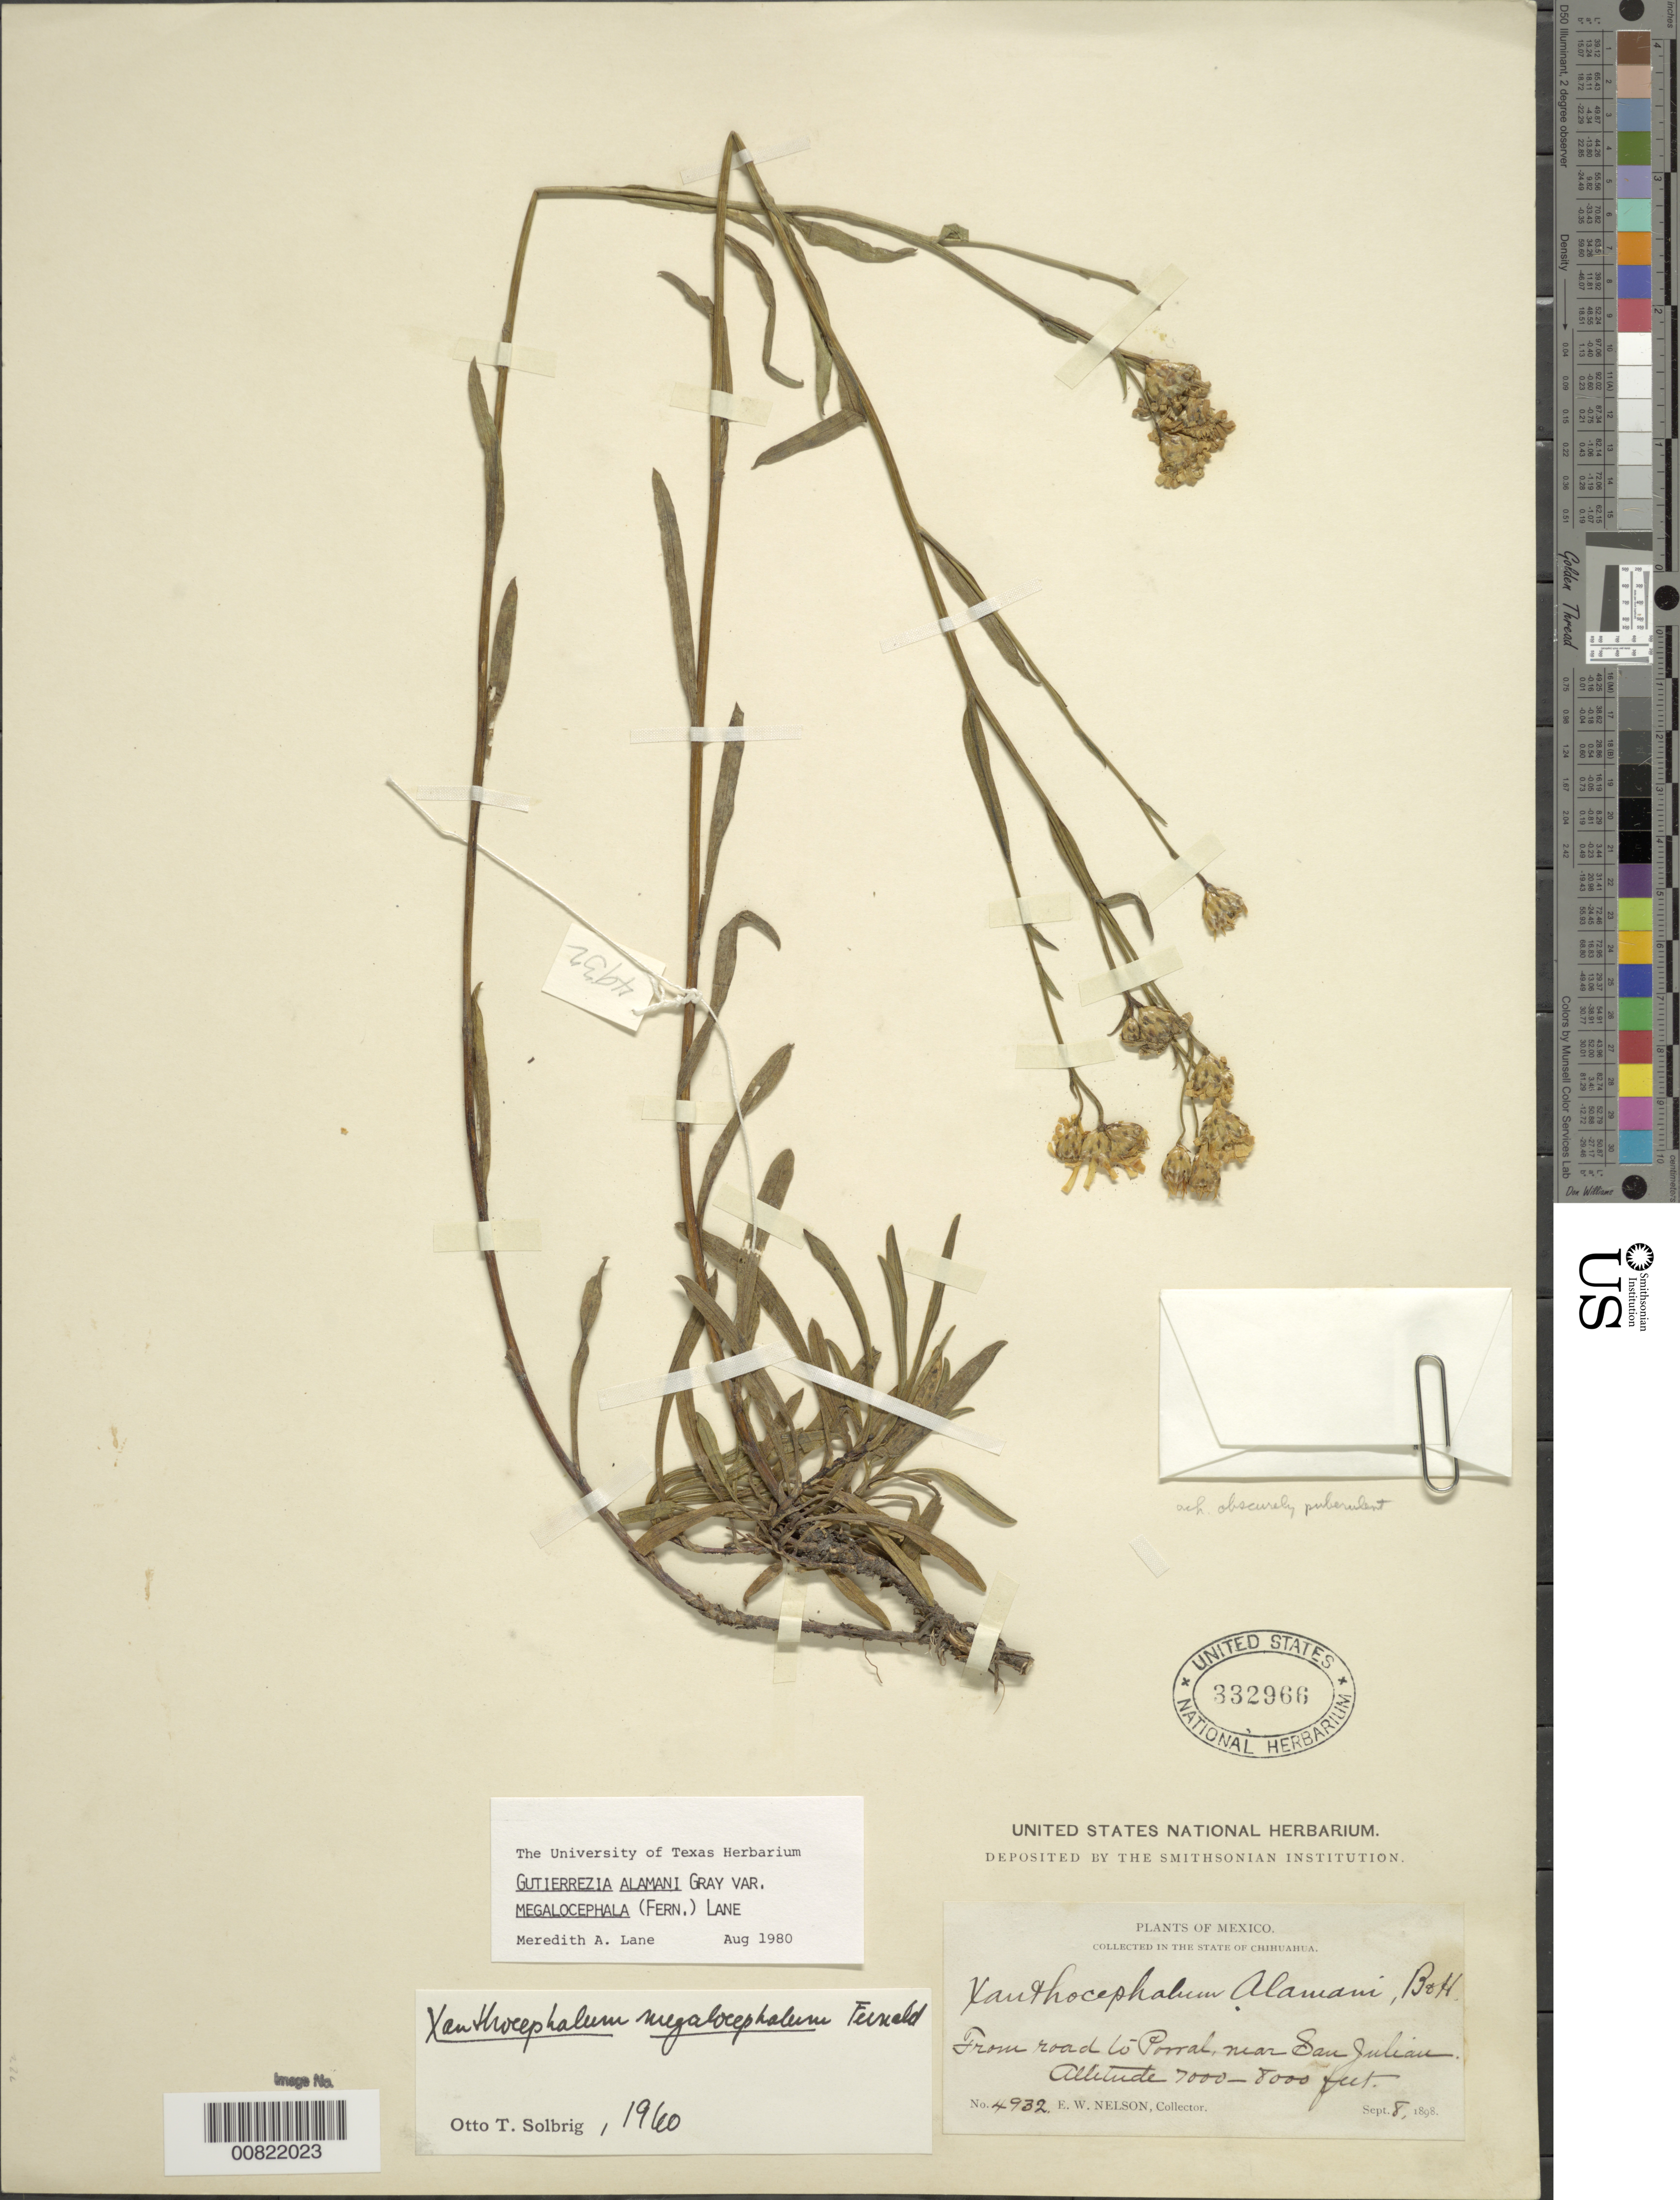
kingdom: Plantae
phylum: Tracheophyta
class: Magnoliopsida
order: Asterales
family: Asteraceae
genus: Gutierrezia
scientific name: Gutierrezia alamanii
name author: A. Gray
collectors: E. W. Nelson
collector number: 4932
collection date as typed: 08 Sep 1898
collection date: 1898-09-08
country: Mexico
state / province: Chihuahua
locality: Road to Parral near San Julián.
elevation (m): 2134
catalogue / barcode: US 332966